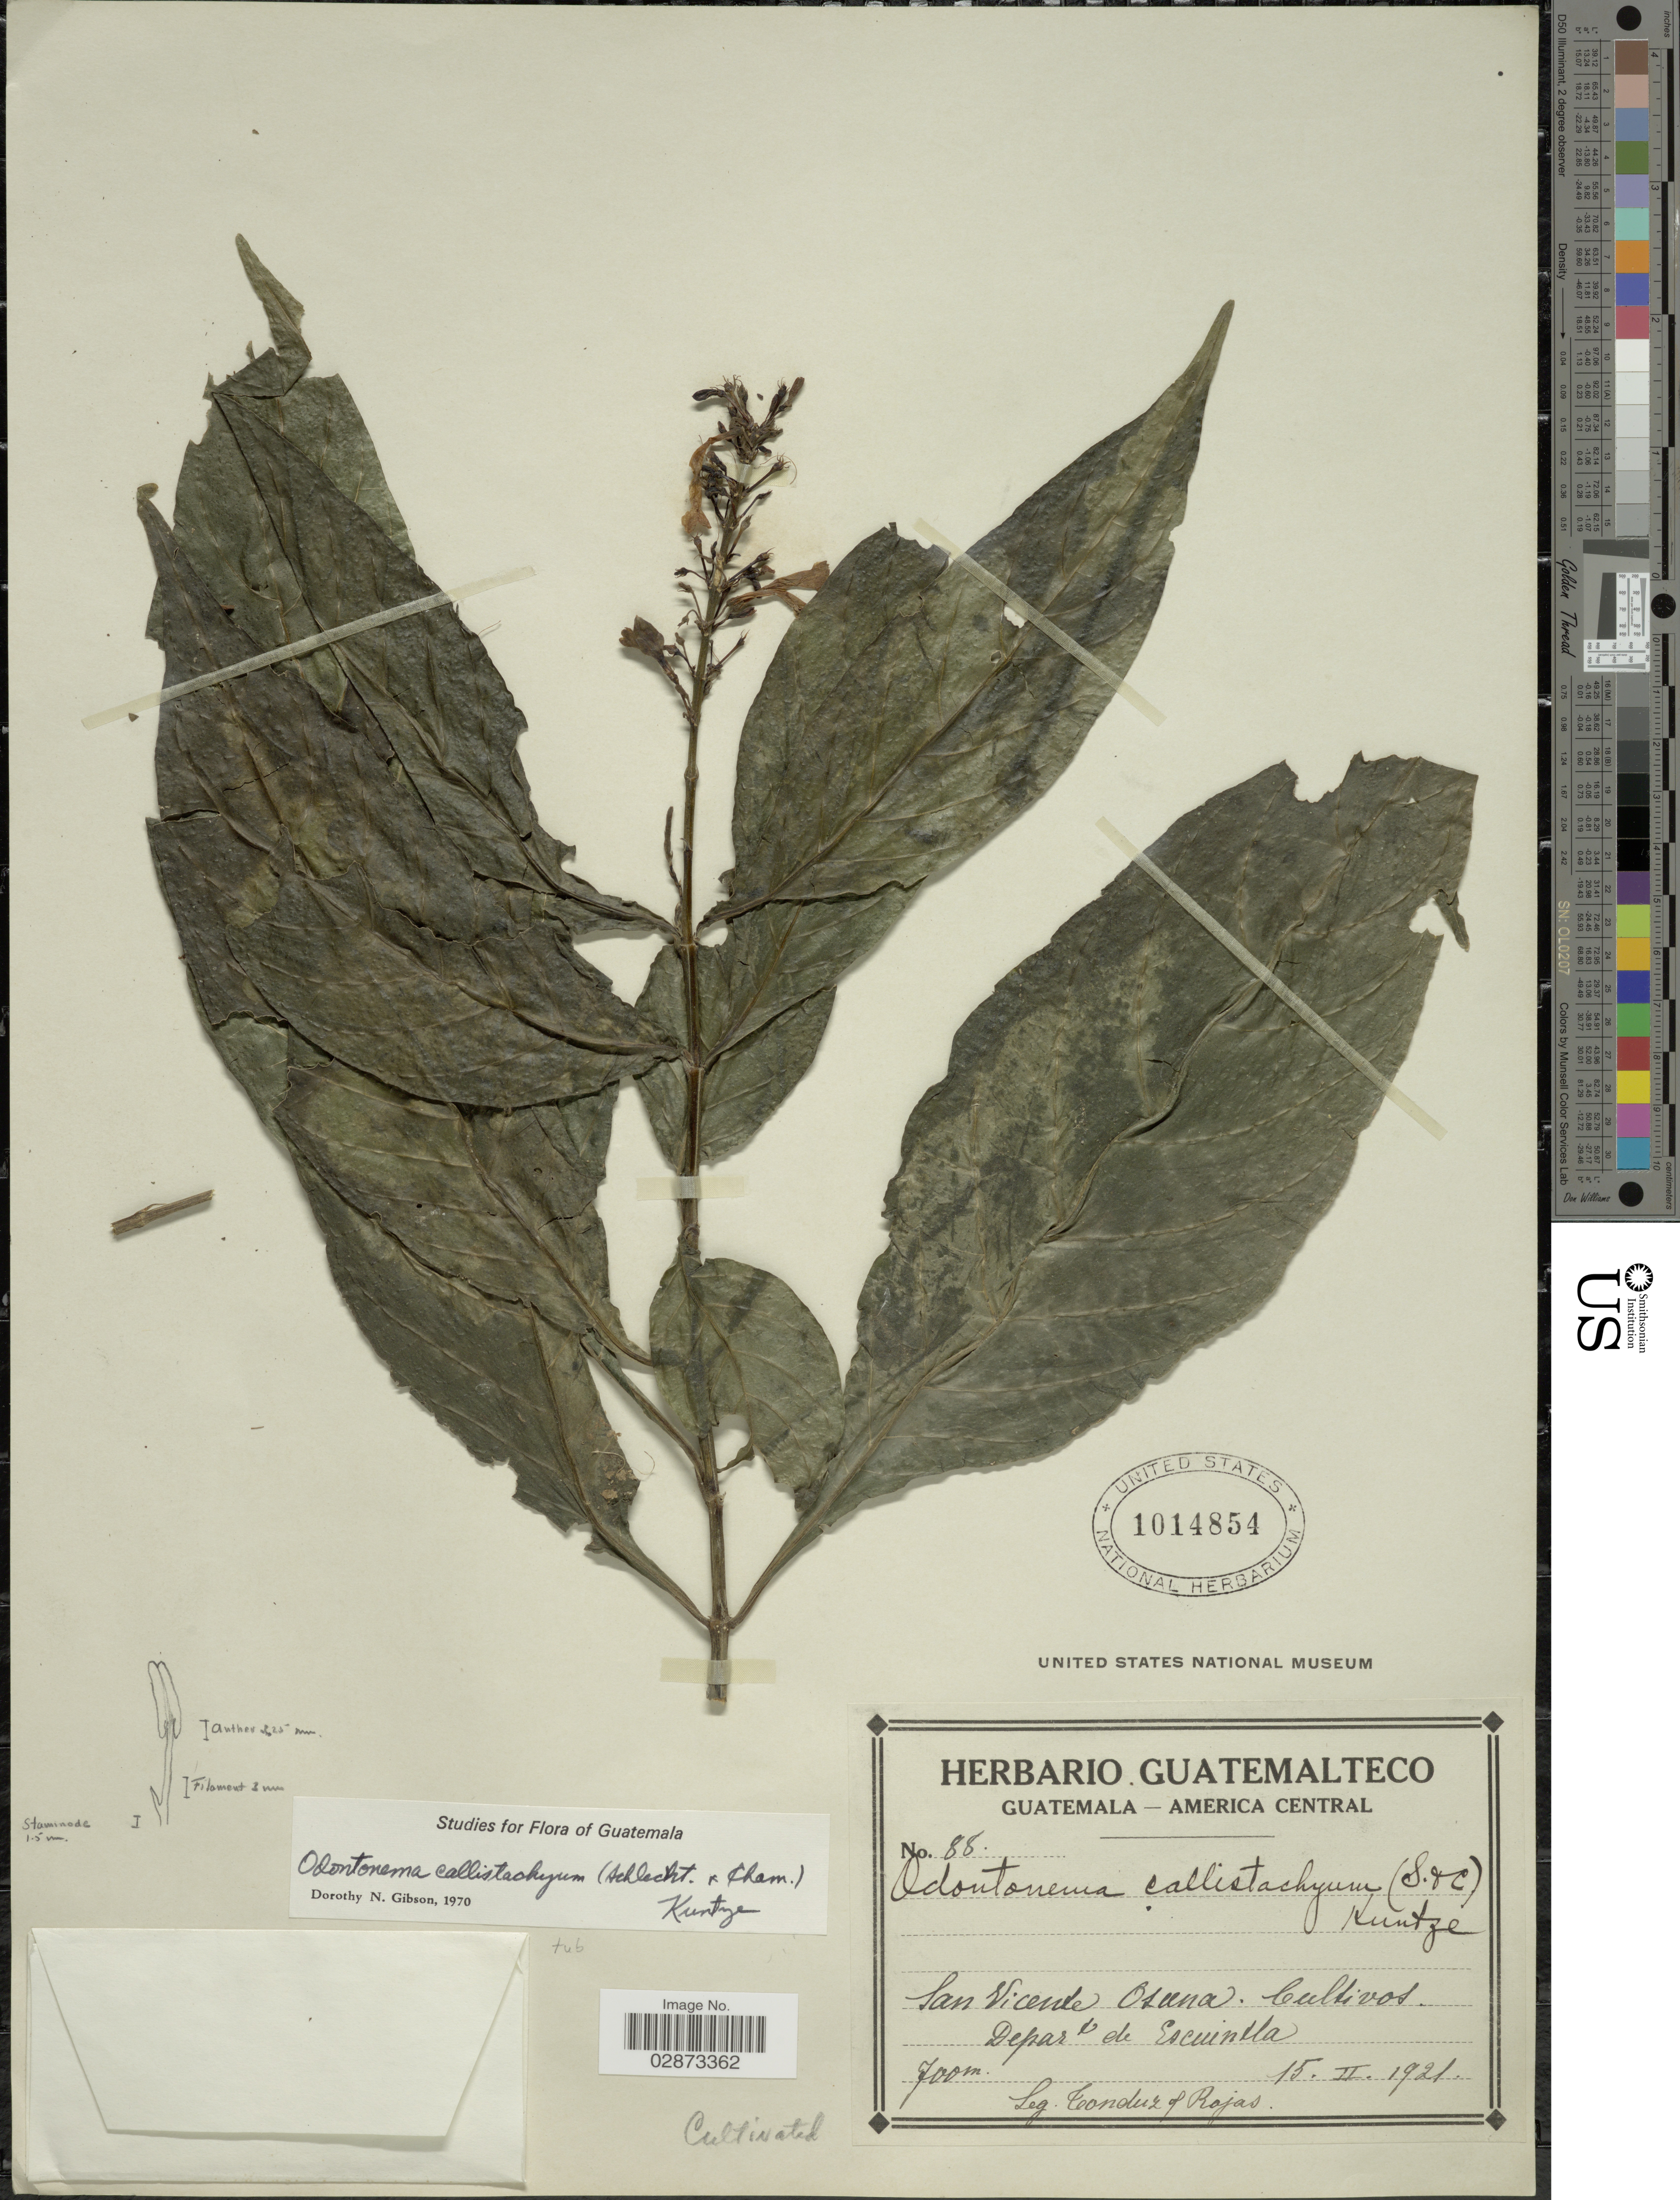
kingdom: Plantae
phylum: Tracheophyta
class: Magnoliopsida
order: Lamiales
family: Acanthaceae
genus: Odontonema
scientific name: Odontonema callistachyum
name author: (Schltdl. & Cham.) Kuntze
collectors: Tonduz & Rojas, --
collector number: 88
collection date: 1921-02-15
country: Guatemala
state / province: Escuintla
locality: San Vicente Ozuna, Depart de Escuintla.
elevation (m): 700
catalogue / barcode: US 1014854